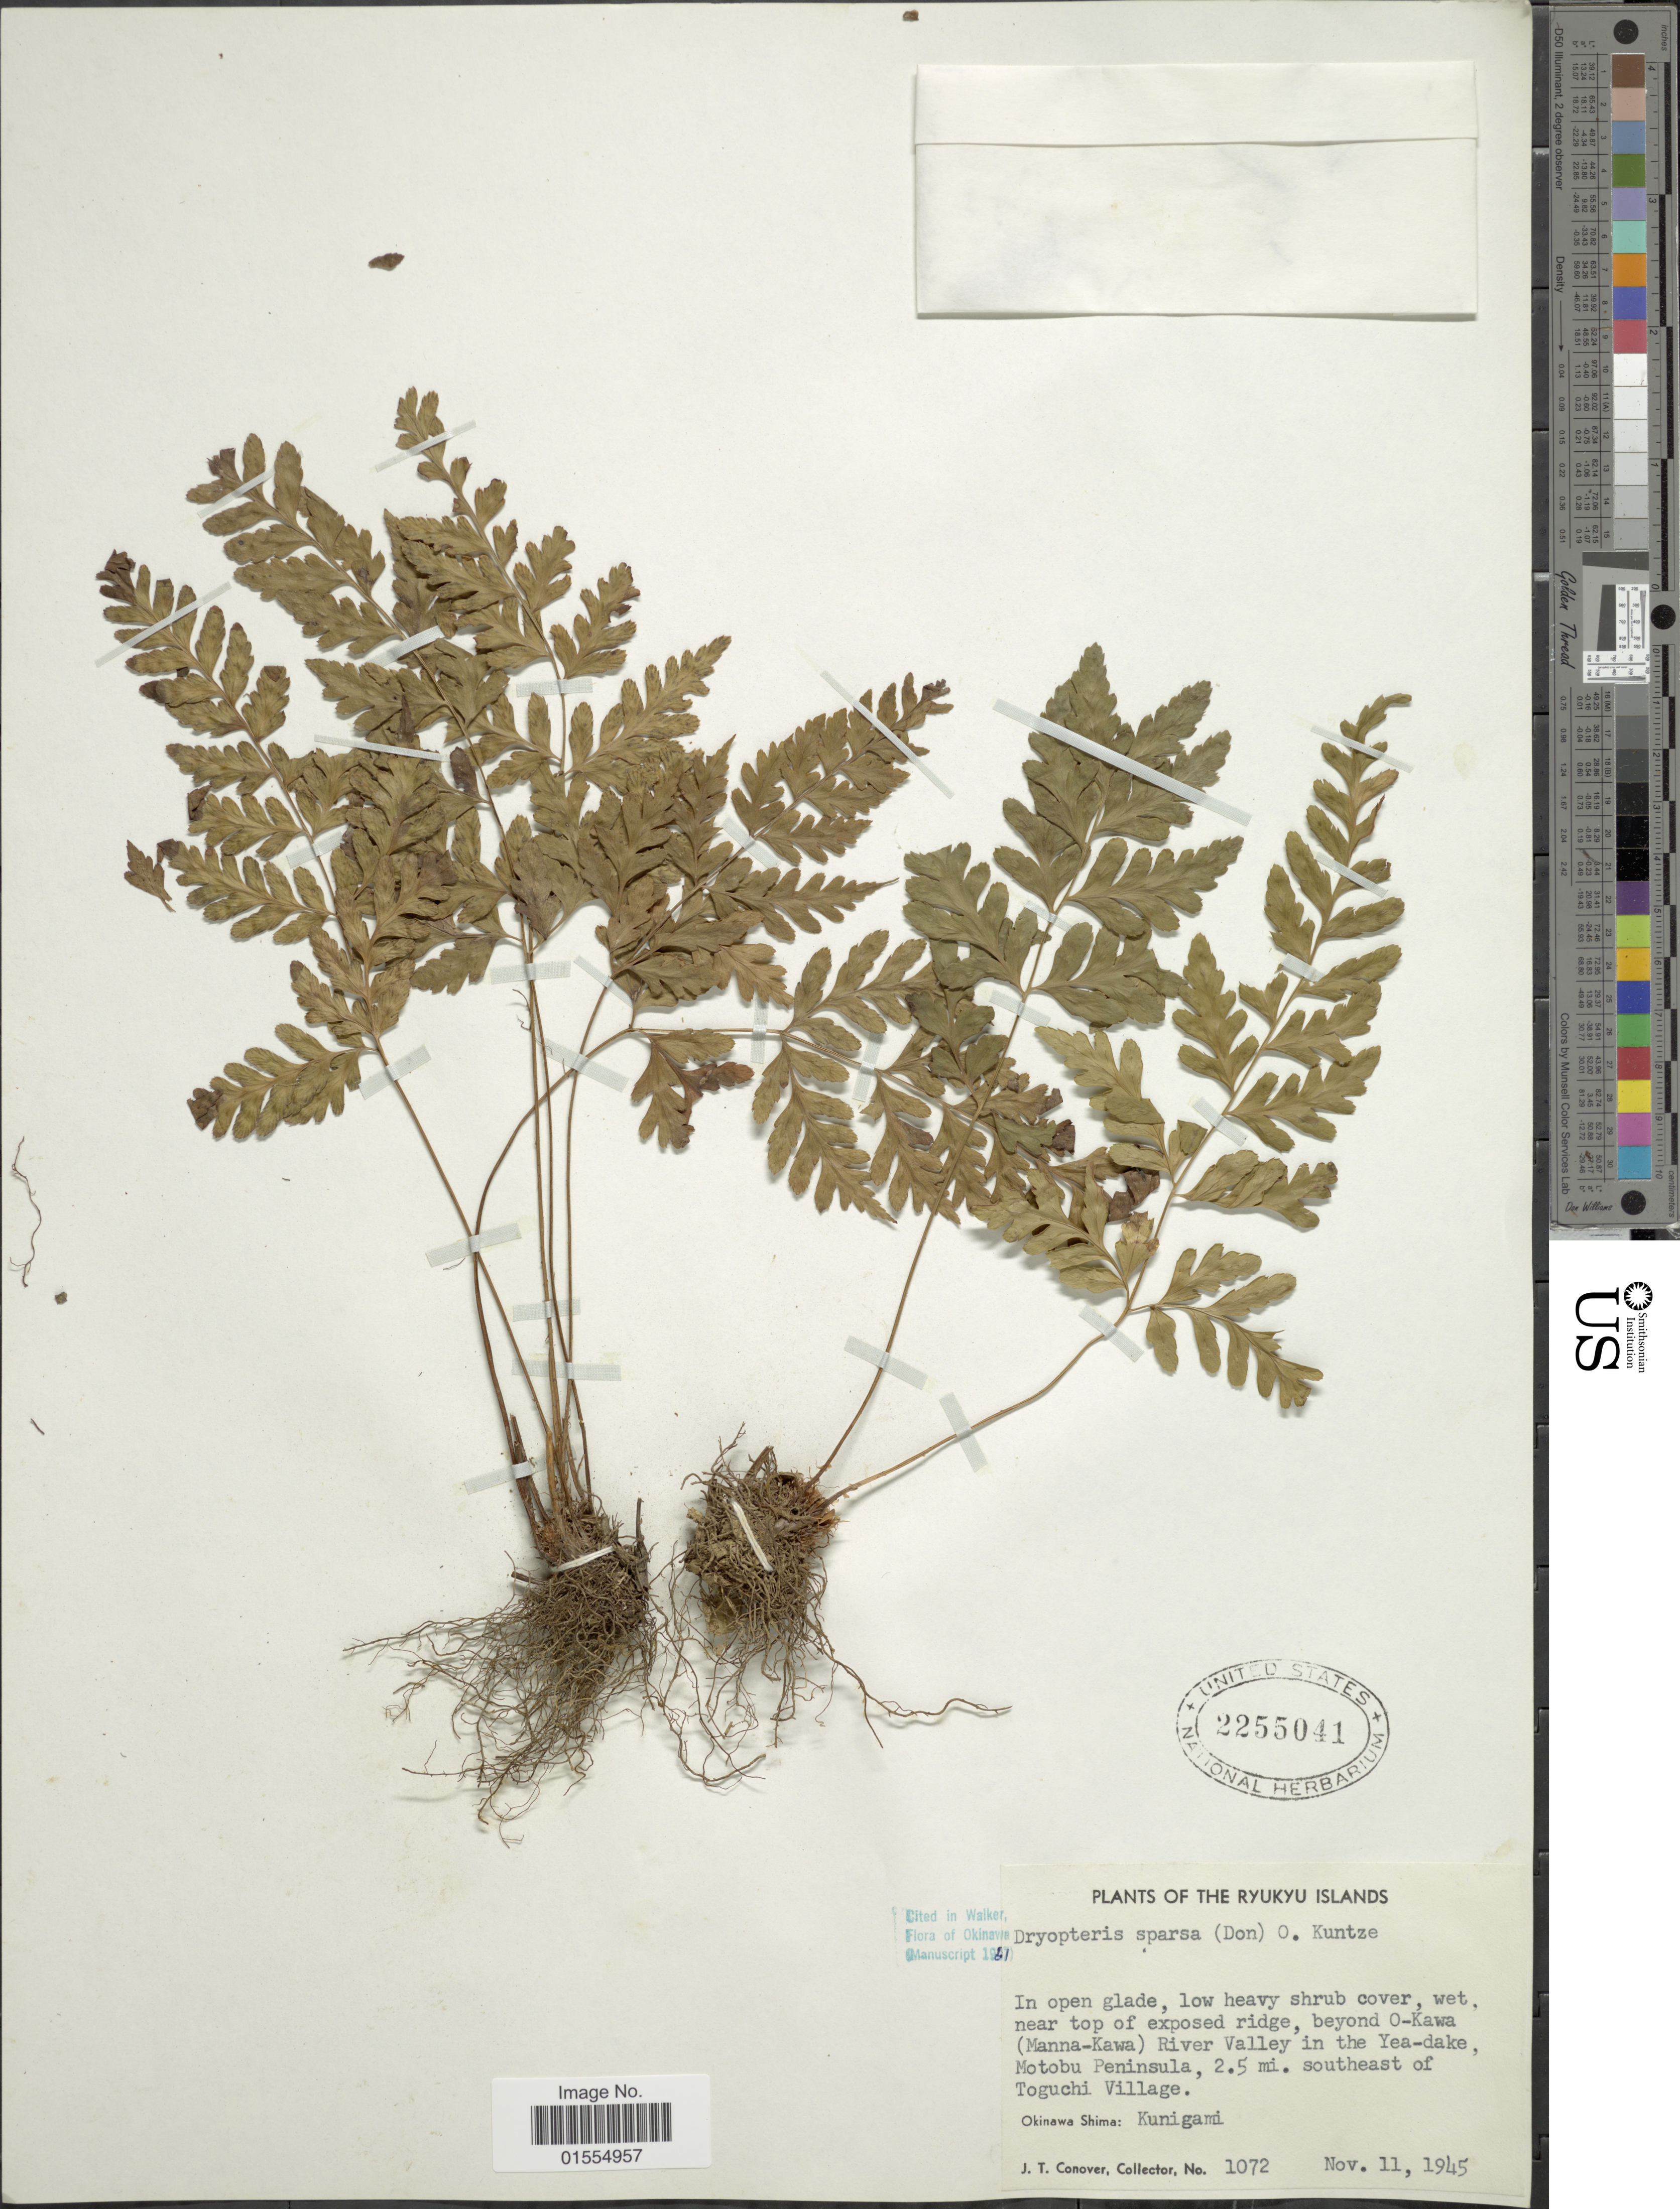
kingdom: Plantae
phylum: Tracheophyta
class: Polypodiopsida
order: Polypodiales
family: Dryopteridaceae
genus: Dryopteris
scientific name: Dryopteris sparsa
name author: (D. Don) Kuntze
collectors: J. T. Conover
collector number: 1072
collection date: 1945-11-11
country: Japan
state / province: Okinawa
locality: Near top of exposed ridge, beyond O-Kawa (Manna-Kawa) River Valley in the Yea-dake, Motobu Peninsula, 2.5 mi, southeast of Toguchi Village, Okinawa Shima: Kunigami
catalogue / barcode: US 2255041